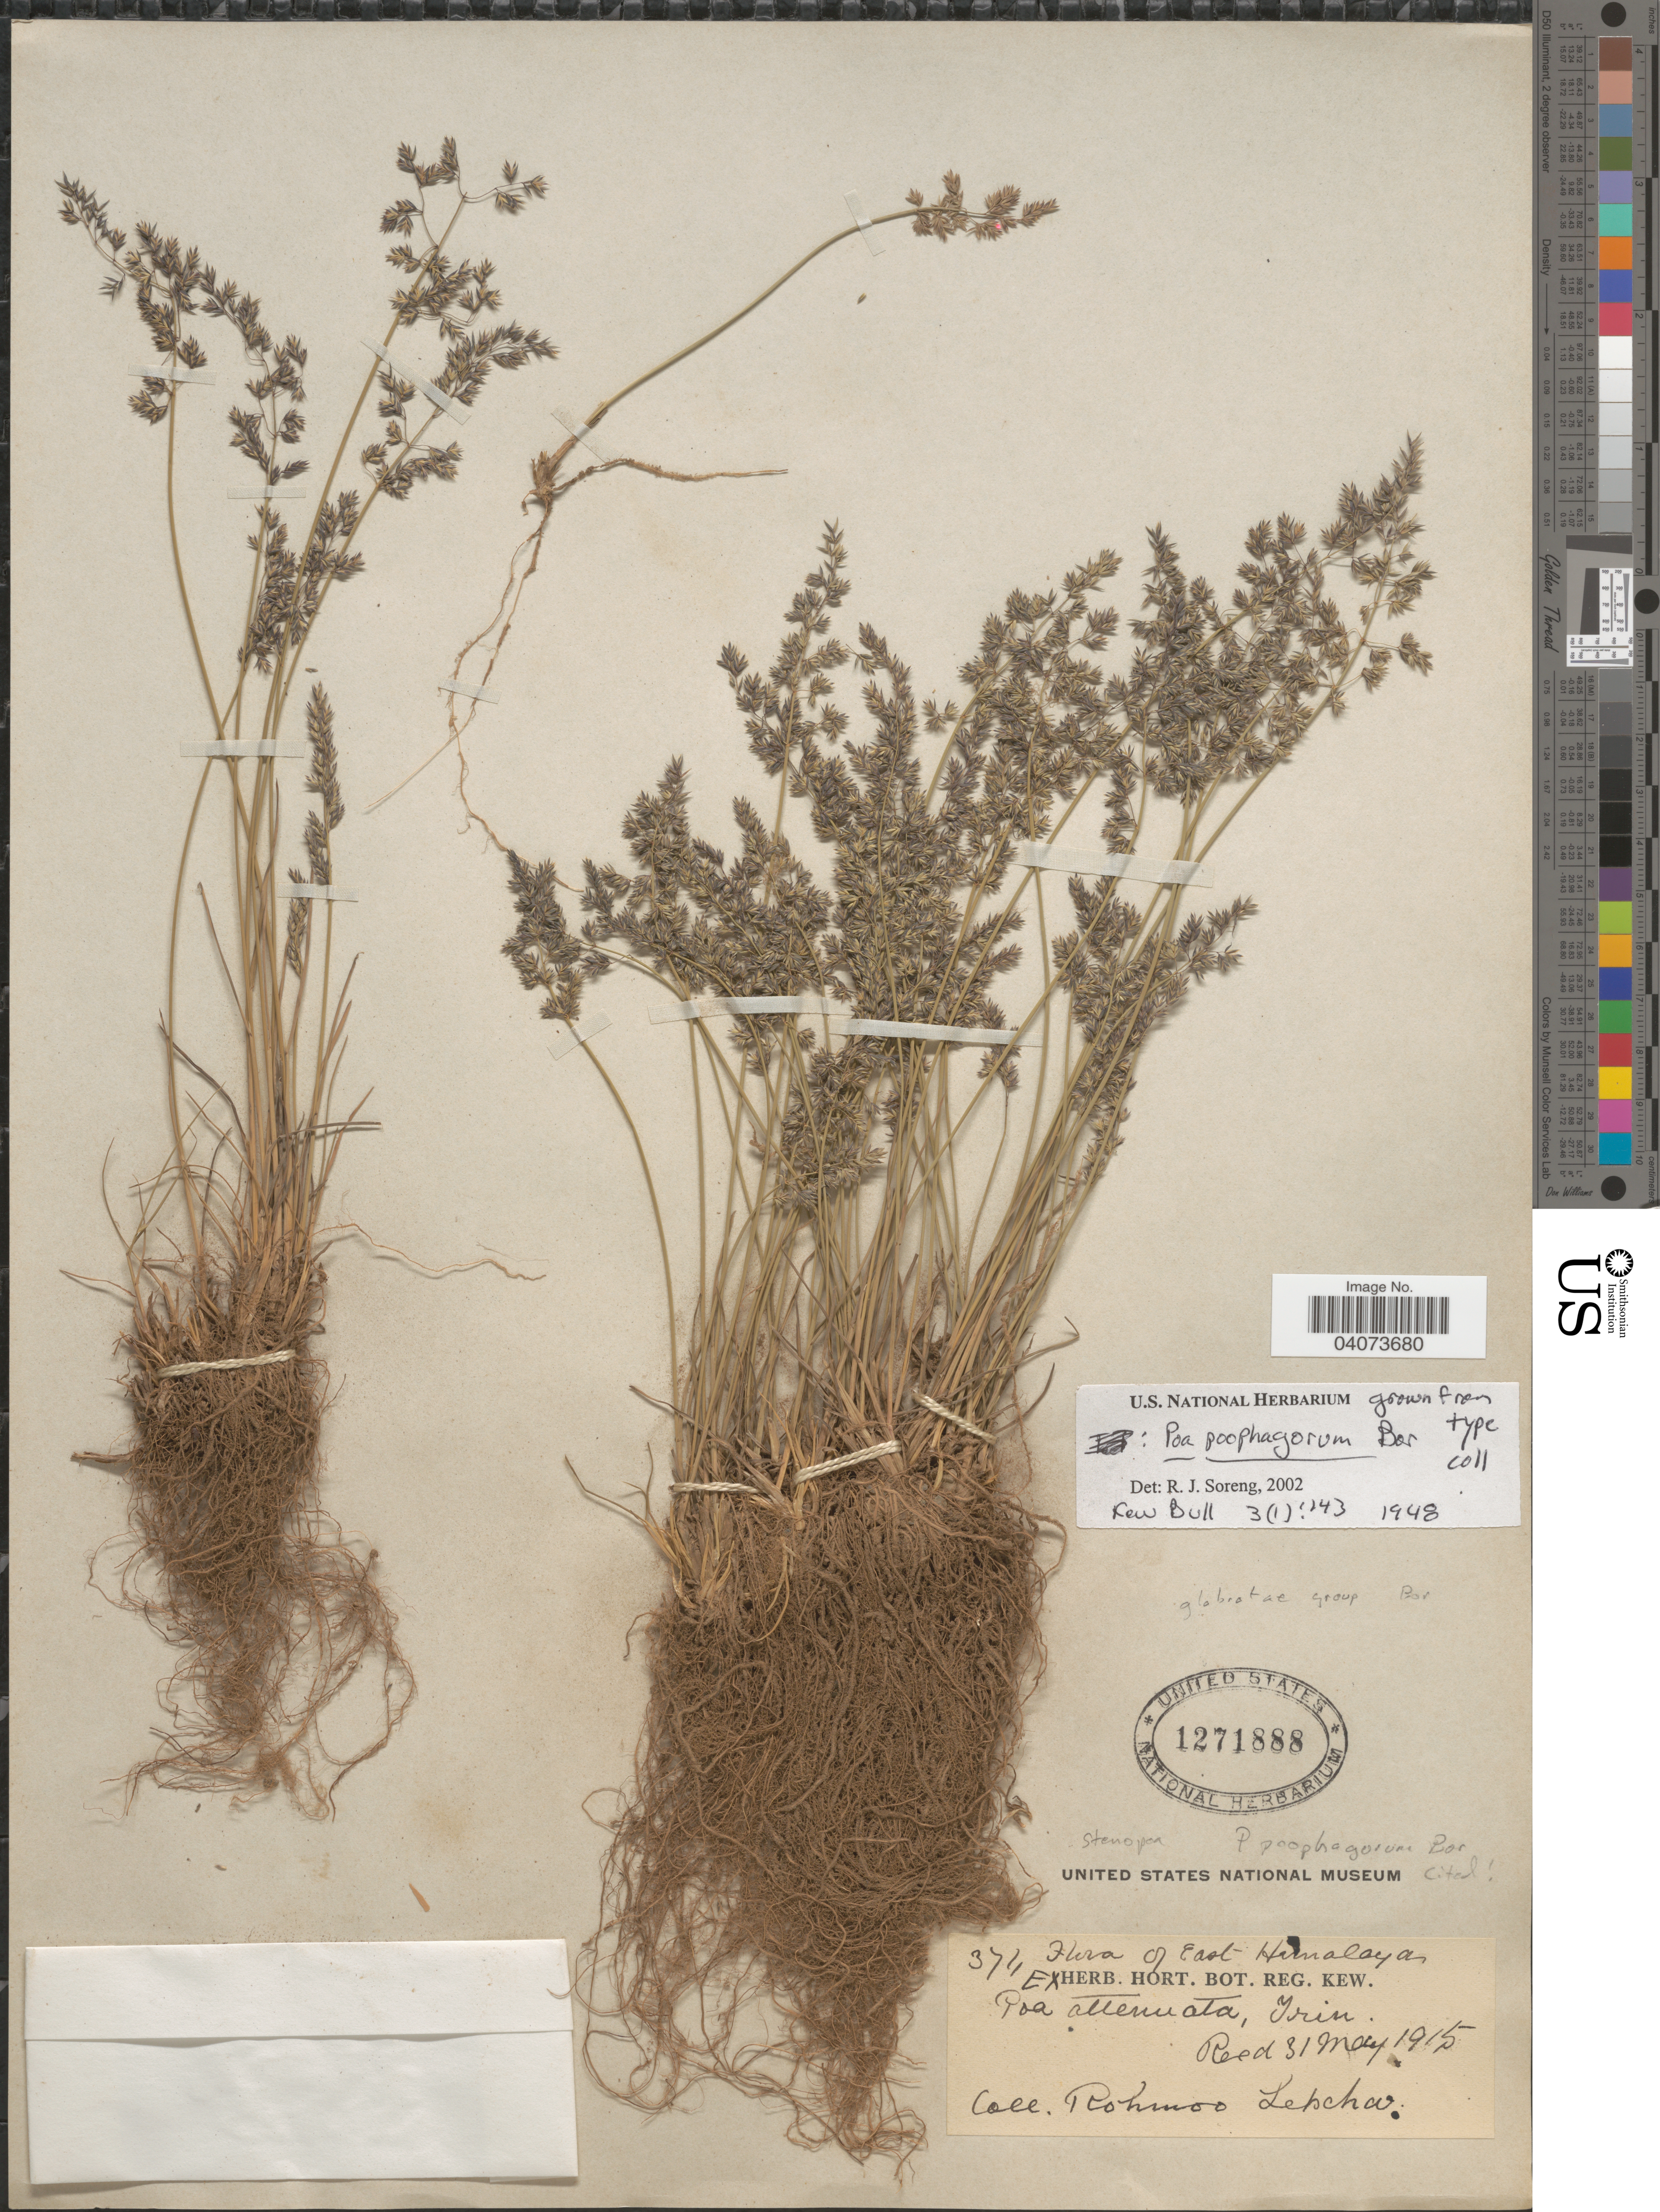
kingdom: Plantae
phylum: Tracheophyta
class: Liliopsida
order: Poales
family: Poaceae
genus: Poa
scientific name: Poa poophagorum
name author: Bor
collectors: R. Lescha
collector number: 3711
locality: East Himalayas.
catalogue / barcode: US 1271888